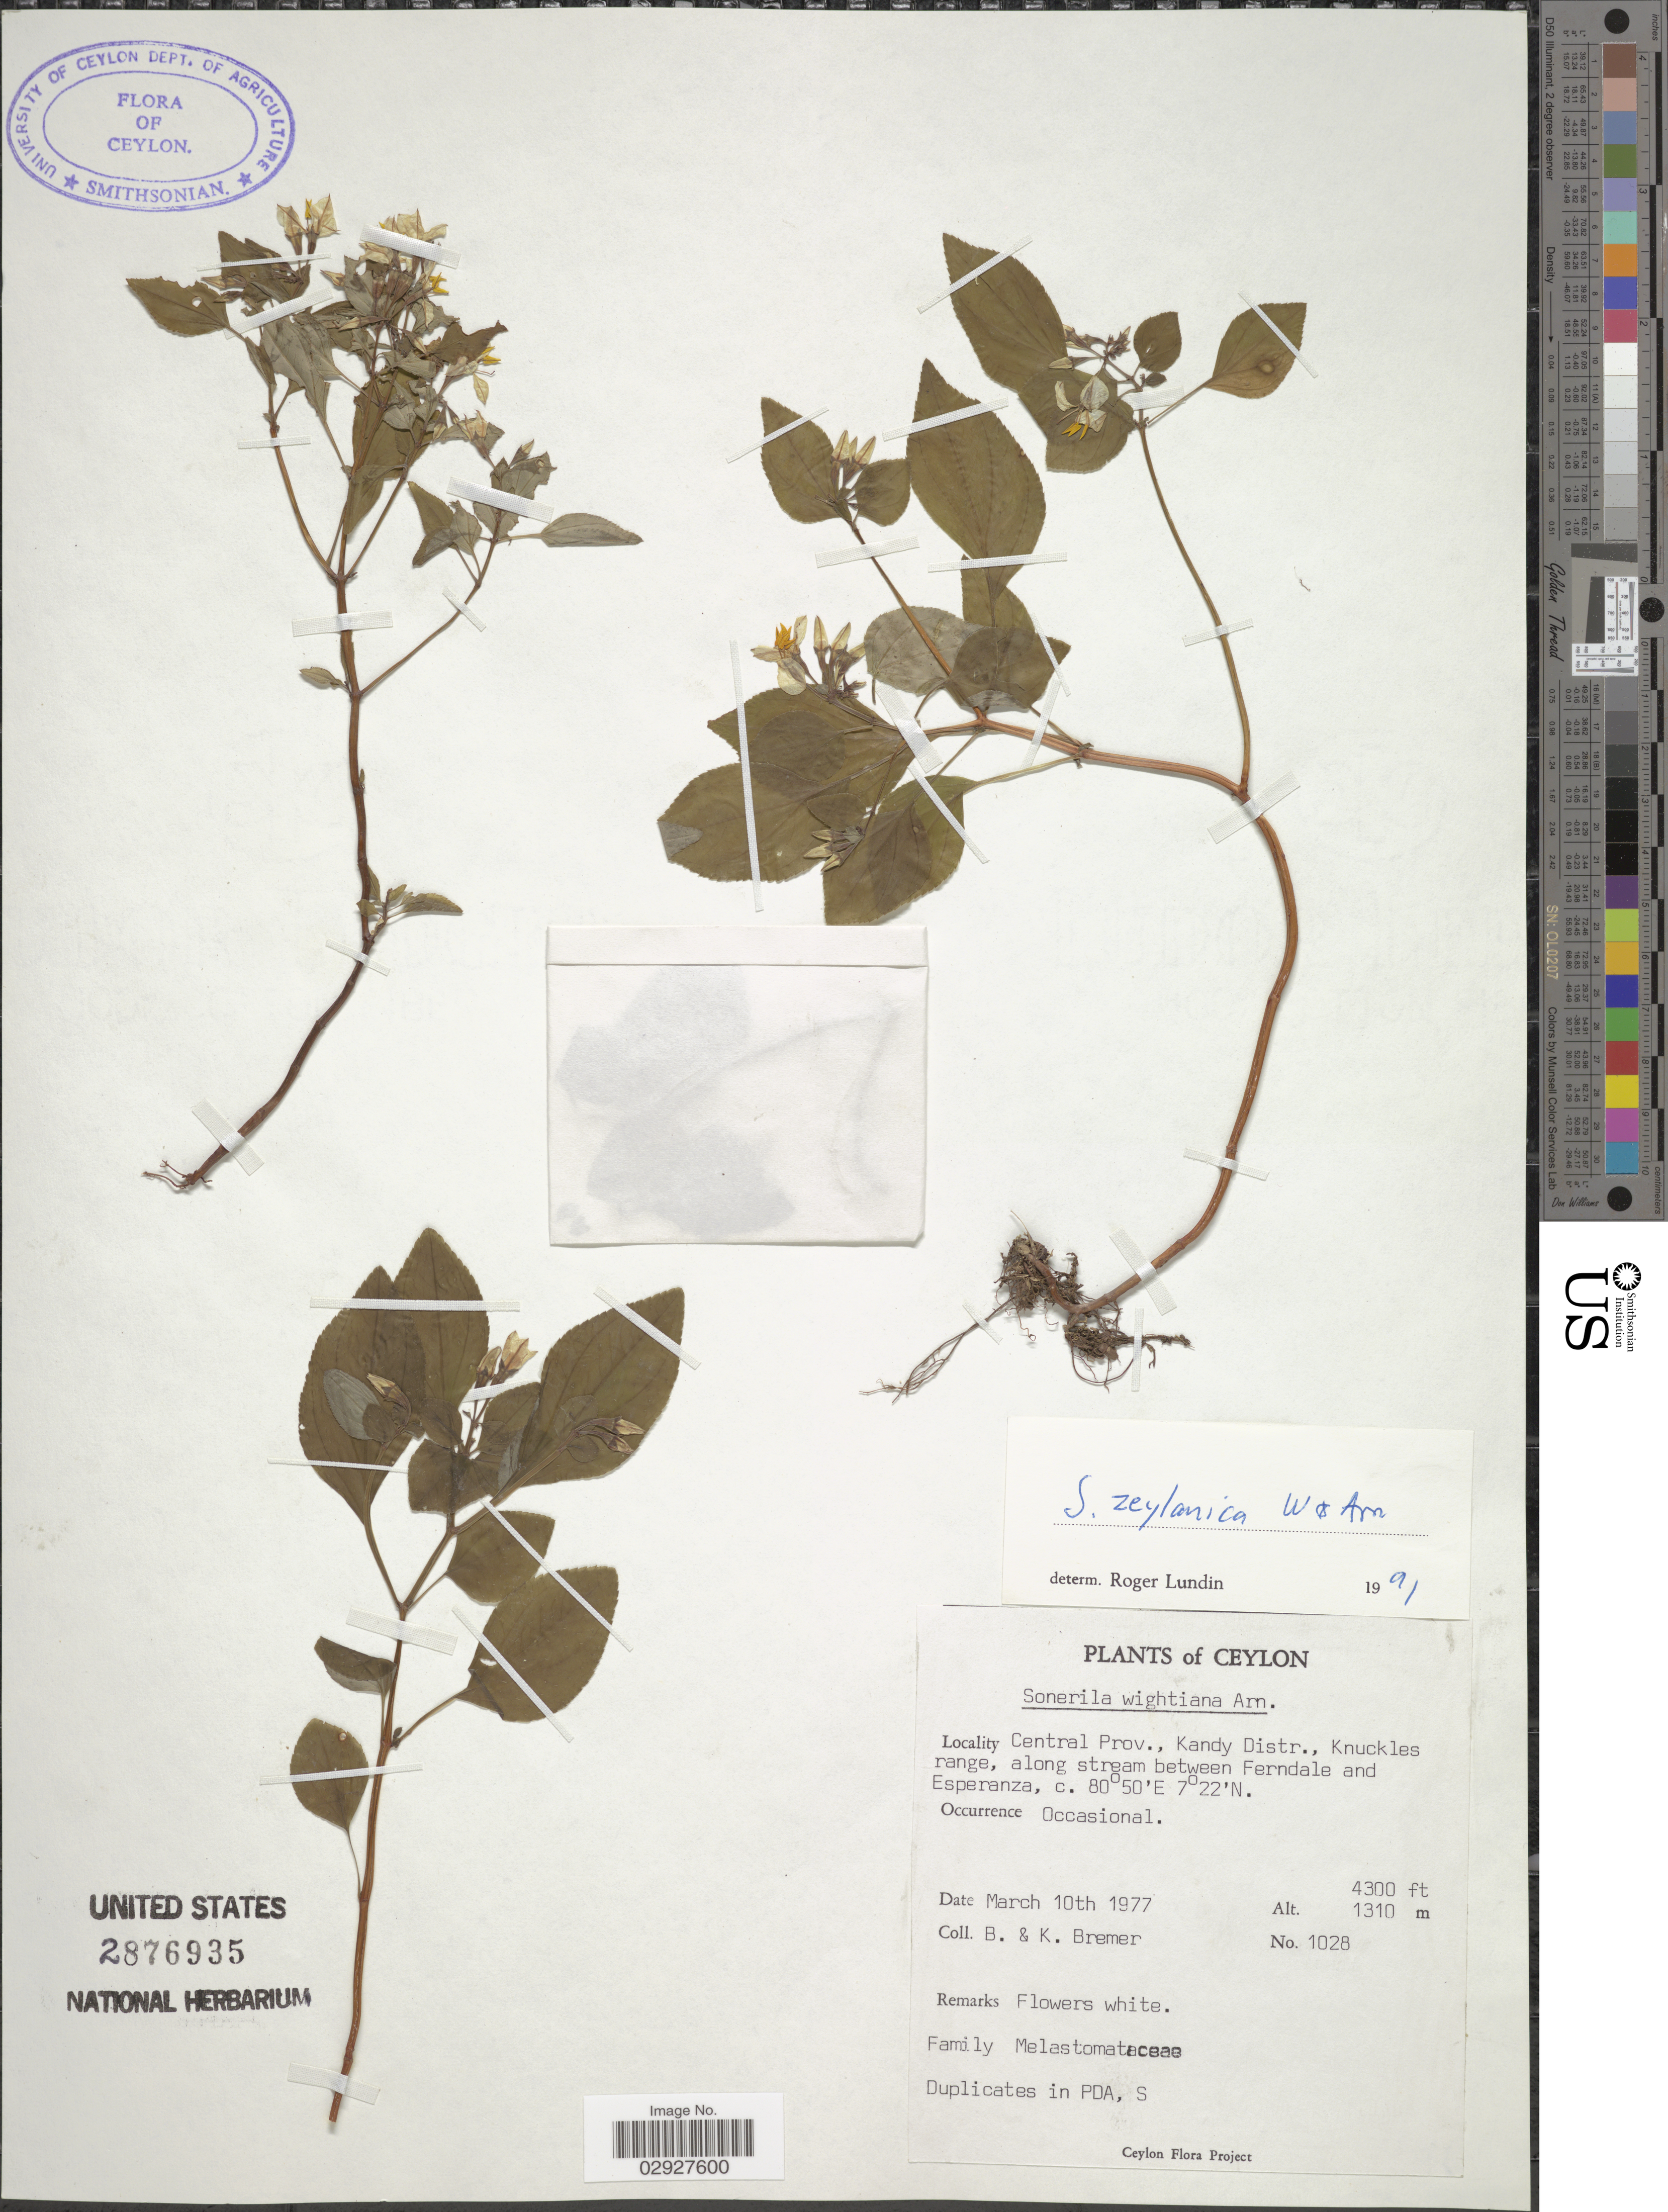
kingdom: Plantae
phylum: Tracheophyta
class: Magnoliopsida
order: Myrtales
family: Melastomataceae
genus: Sonerila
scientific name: Sonerila zeylanica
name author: Wight & Arn.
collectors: B. Bremer & K. Bremer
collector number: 1028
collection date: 1977-03-10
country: Sri Lanka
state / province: Central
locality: Ceylon. Kandy Distr., Knuckles range, along stream between Ferndale and Esperanza.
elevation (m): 1311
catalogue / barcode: US 2876935